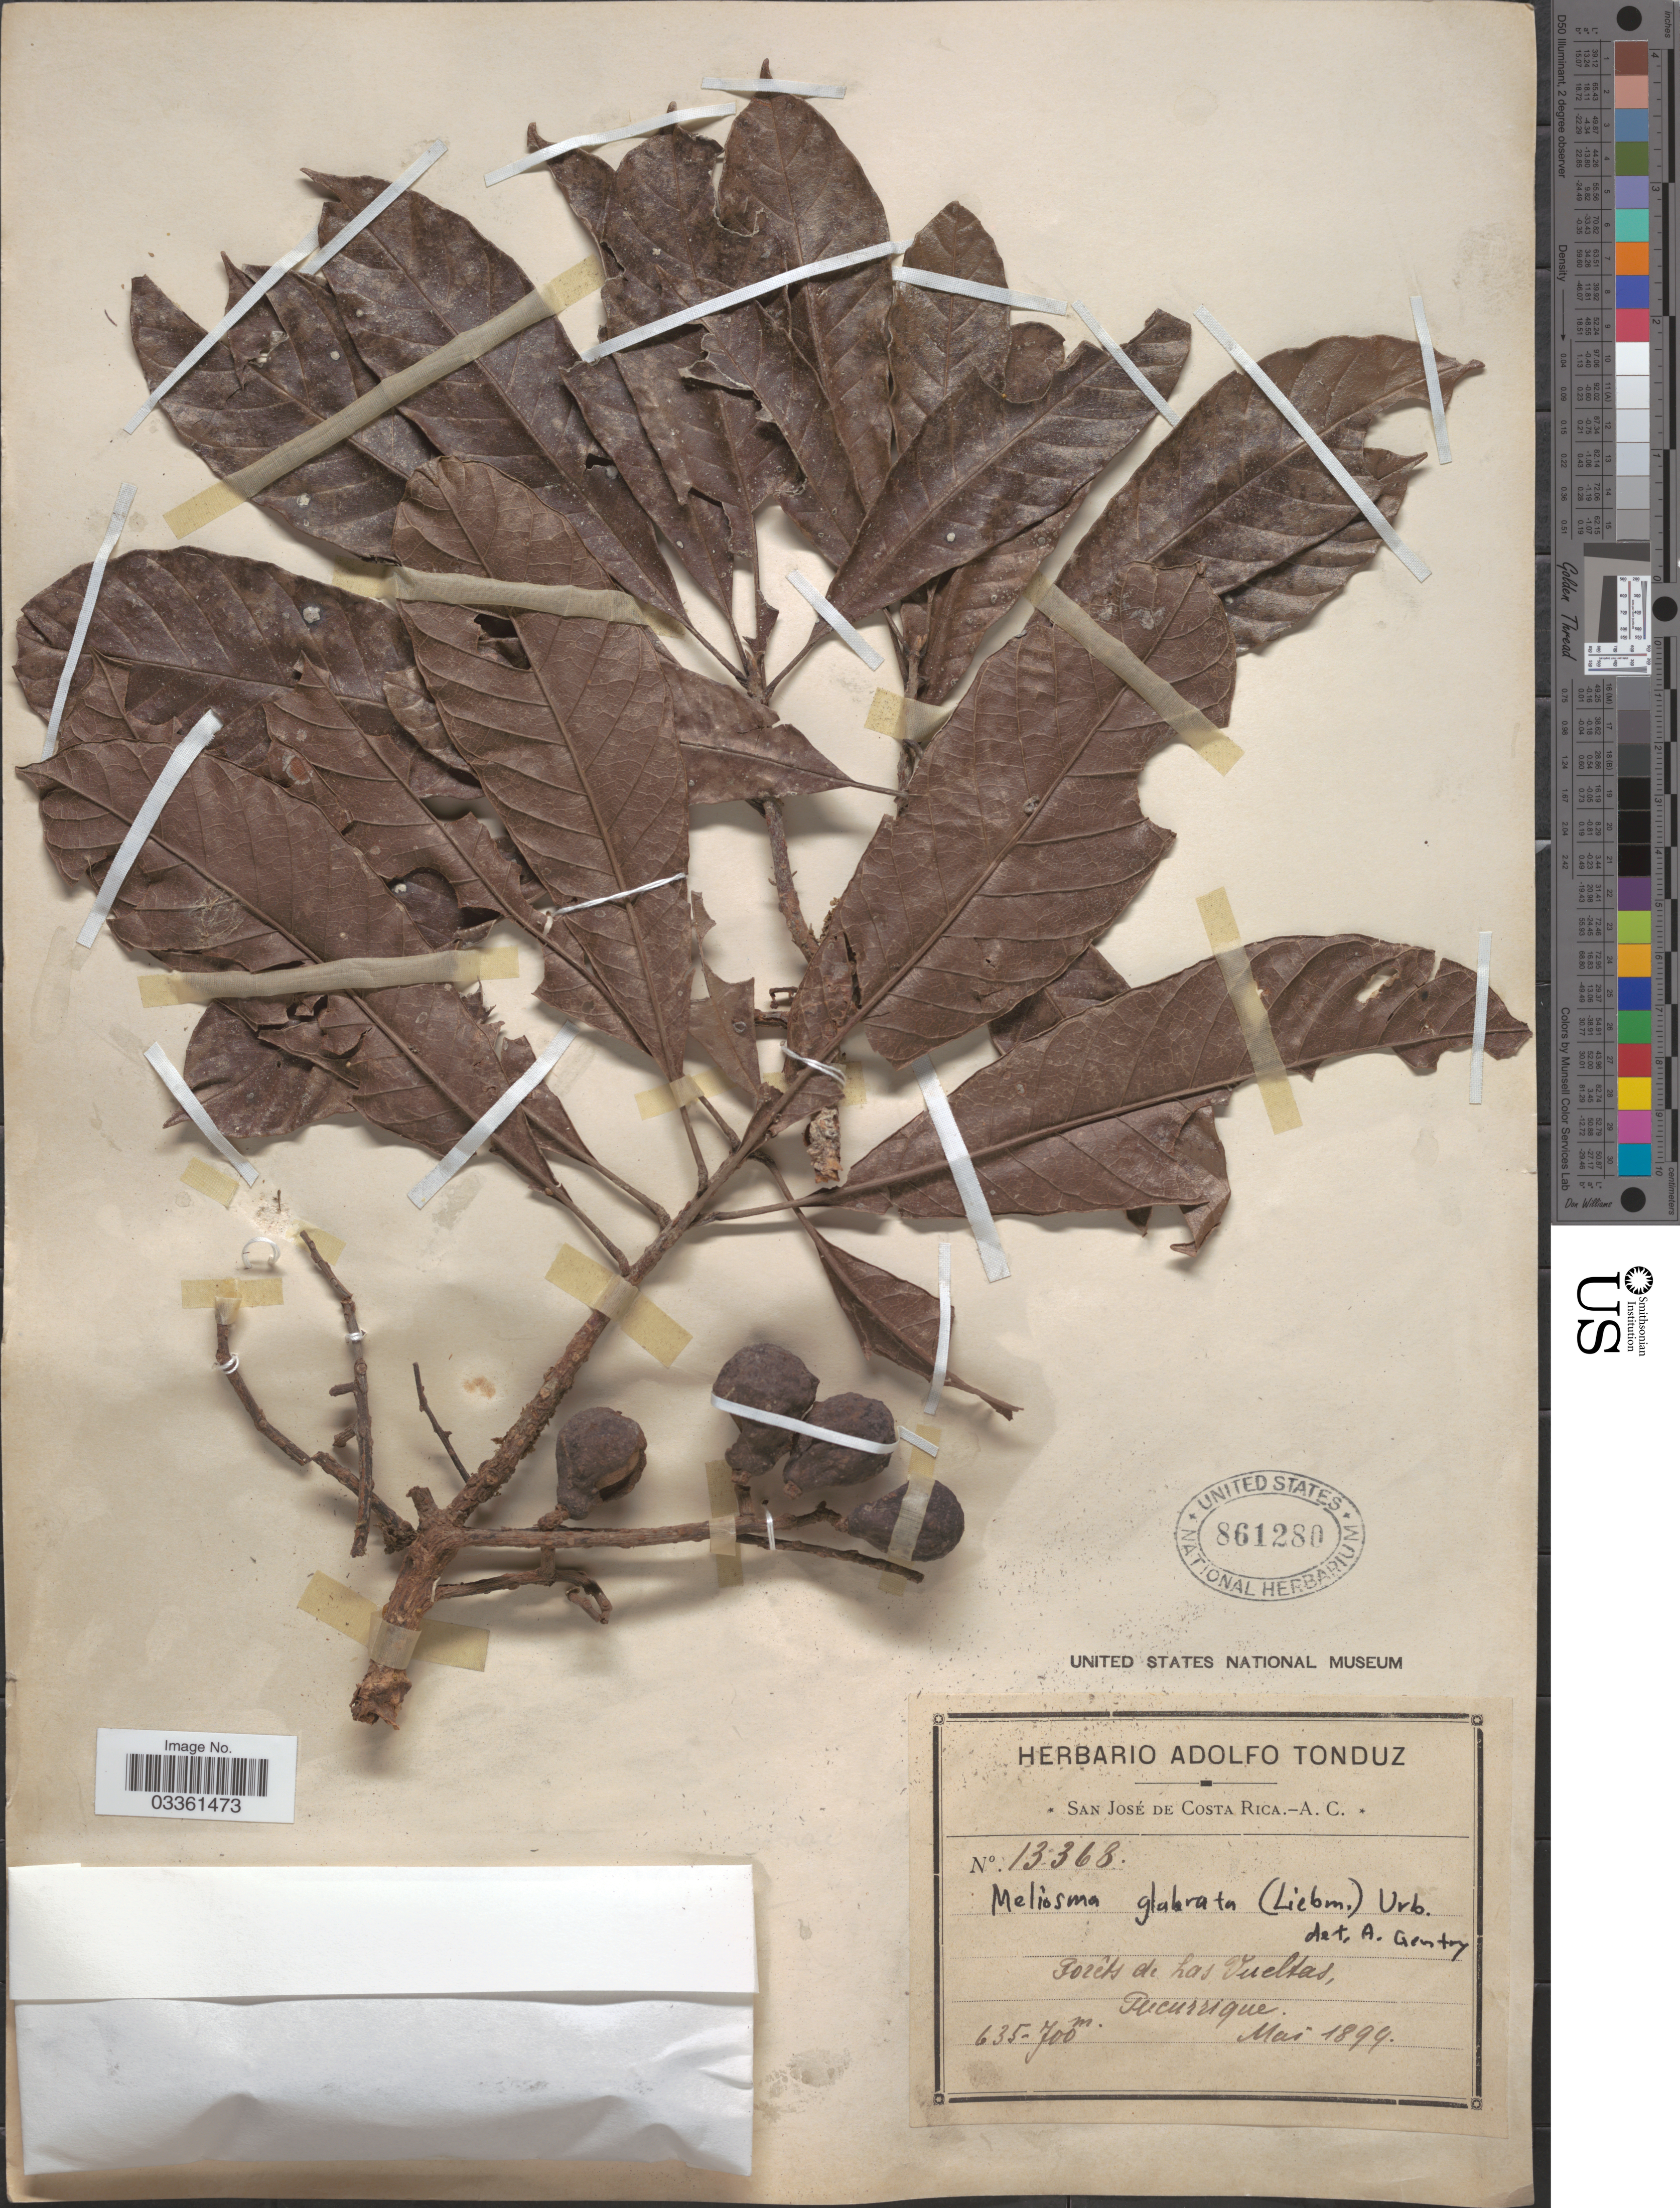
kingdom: Plantae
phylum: Tracheophyta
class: Magnoliopsida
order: Proteales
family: Sabiaceae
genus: Meliosma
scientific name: Meliosma glabrata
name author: (Liebm.) Urb.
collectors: ex Herb. Adolfo Tonduz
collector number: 13368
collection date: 1899-05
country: Costa Rica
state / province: San José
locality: A.C. Forêts de Las Vueltas, Tucurrique.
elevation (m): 635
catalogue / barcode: US 861280